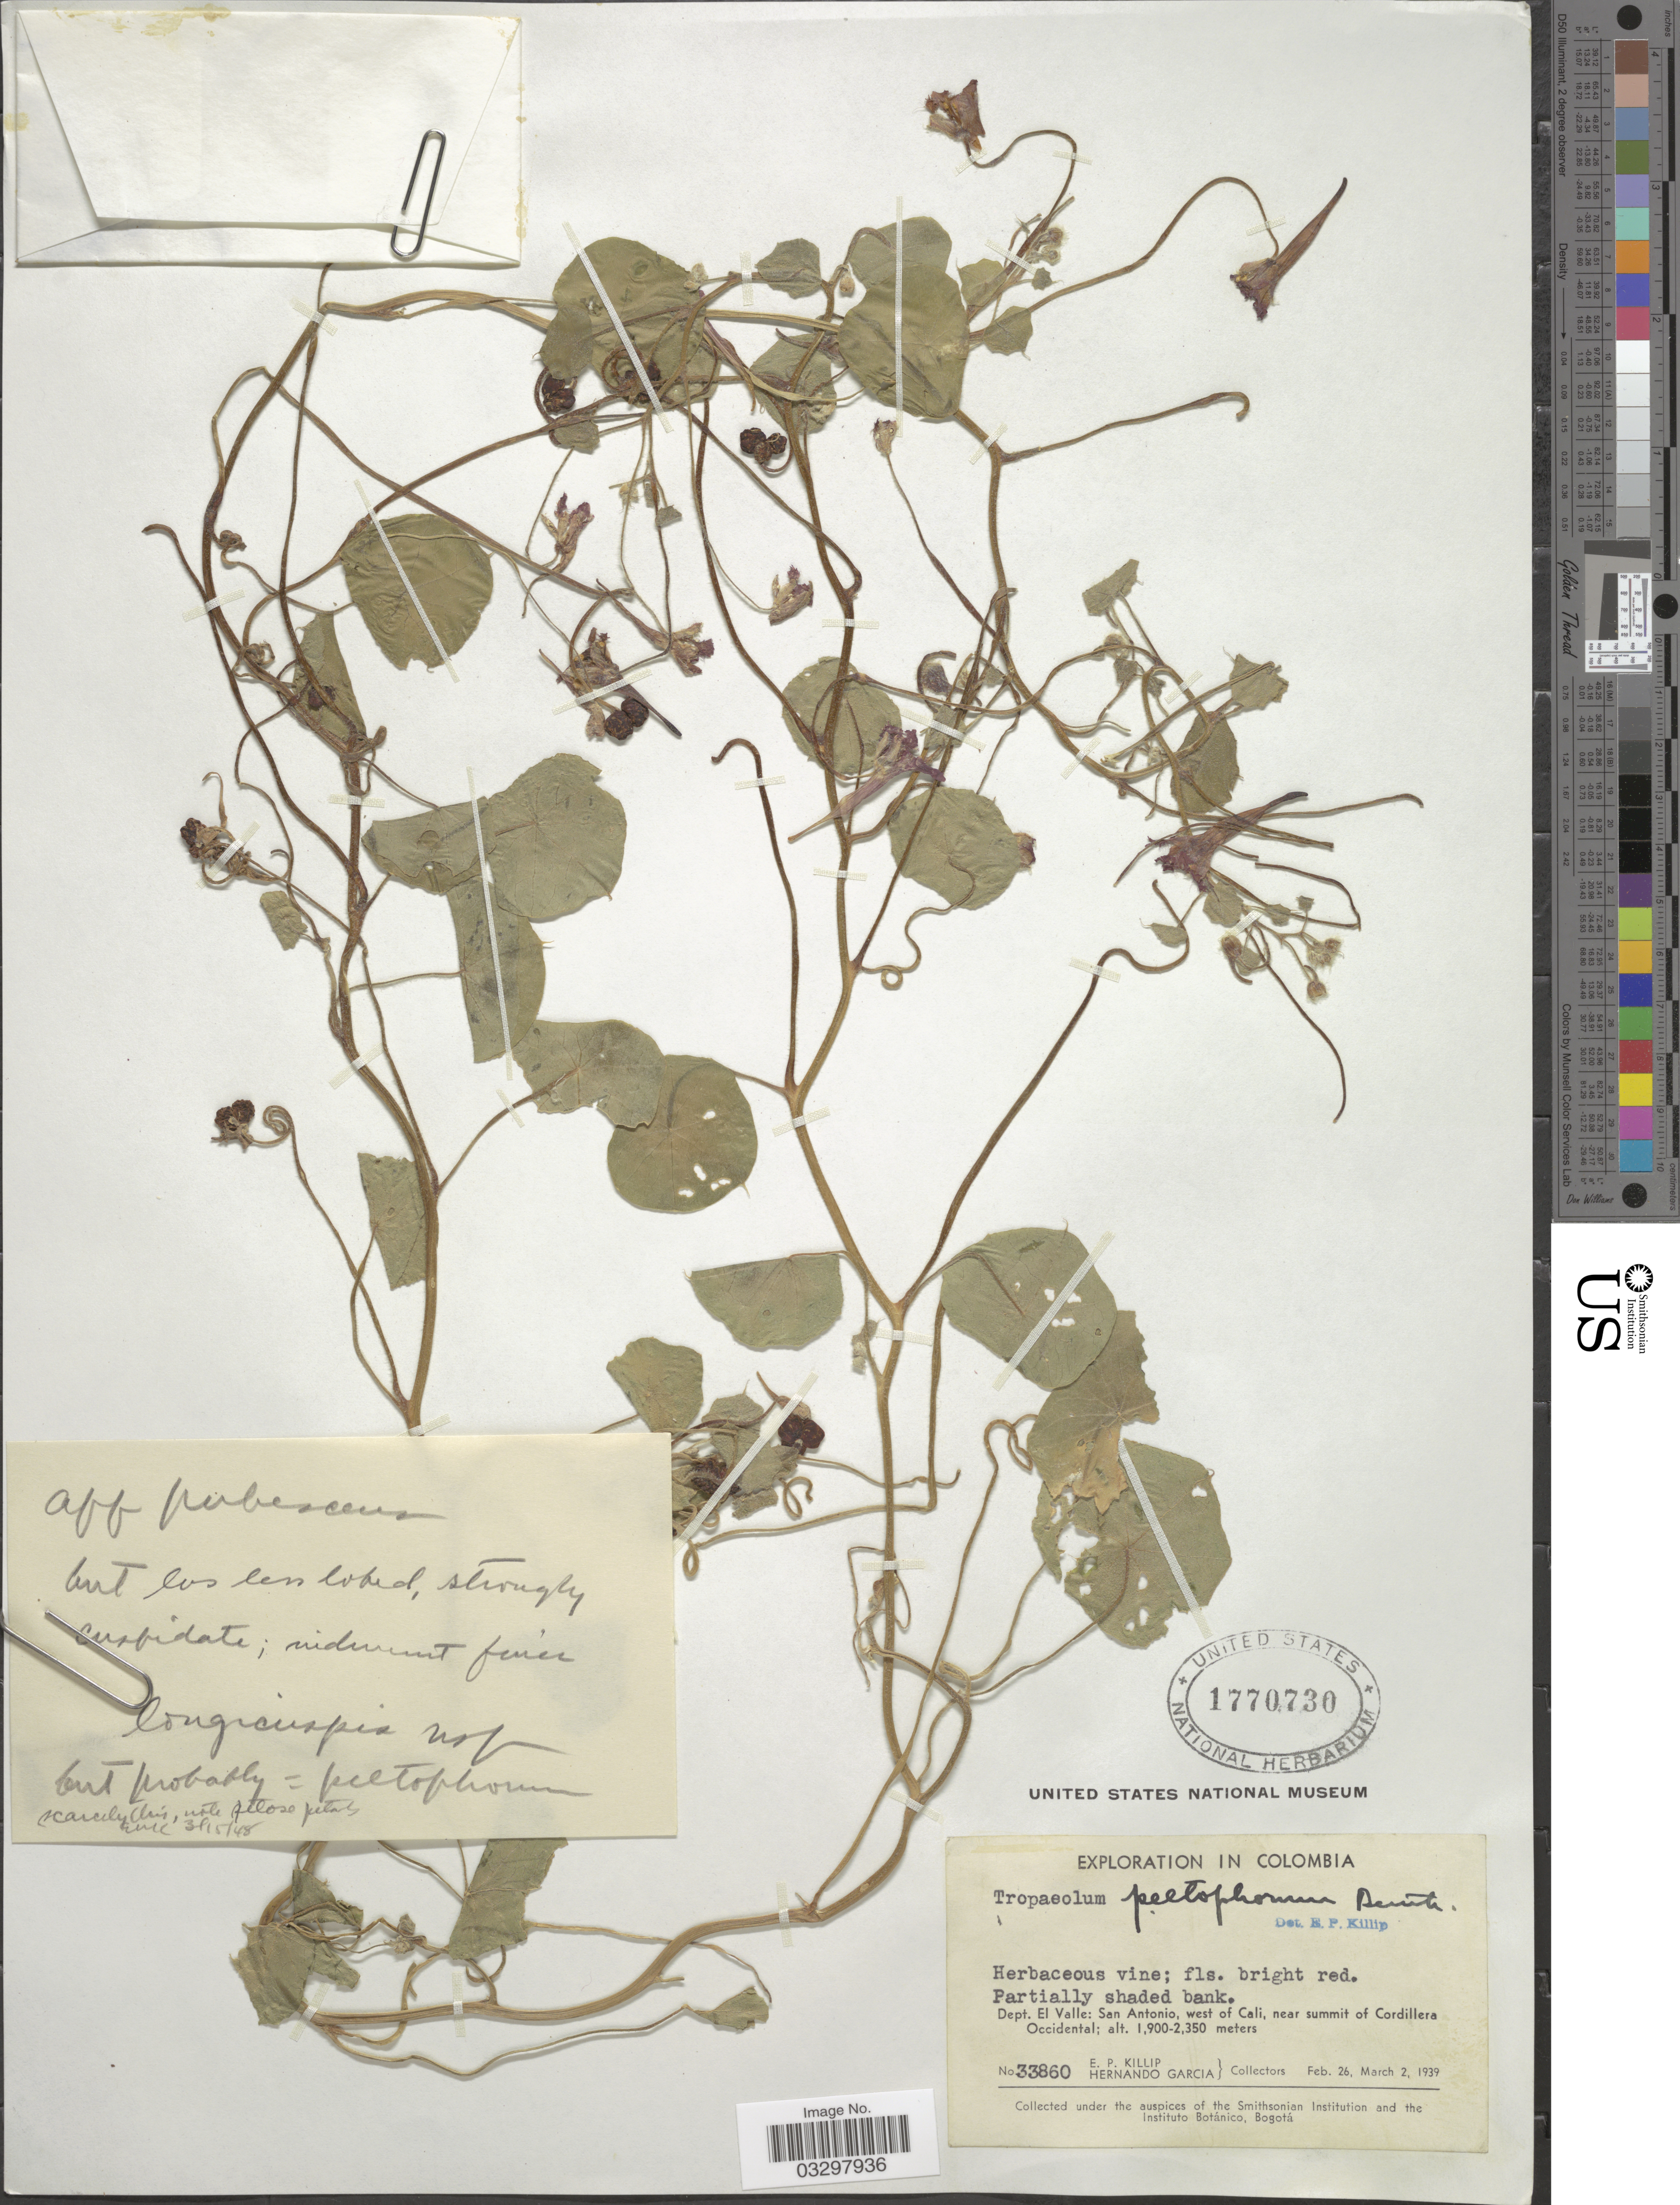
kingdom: Plantae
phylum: Tracheophyta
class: Magnoliopsida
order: Brassicales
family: Tropaeolaceae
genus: Tropaeolum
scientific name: Tropaeolum peltophorum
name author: Benth.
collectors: E. P. Killip & H. Garcia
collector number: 33860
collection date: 1939-02-26/1939-03-02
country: Colombia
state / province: Valle del Cauca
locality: Dept. El Valle: San Antonio, west of Cali, near summit of Cordillera Occidental.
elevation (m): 1900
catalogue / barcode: US 1770730